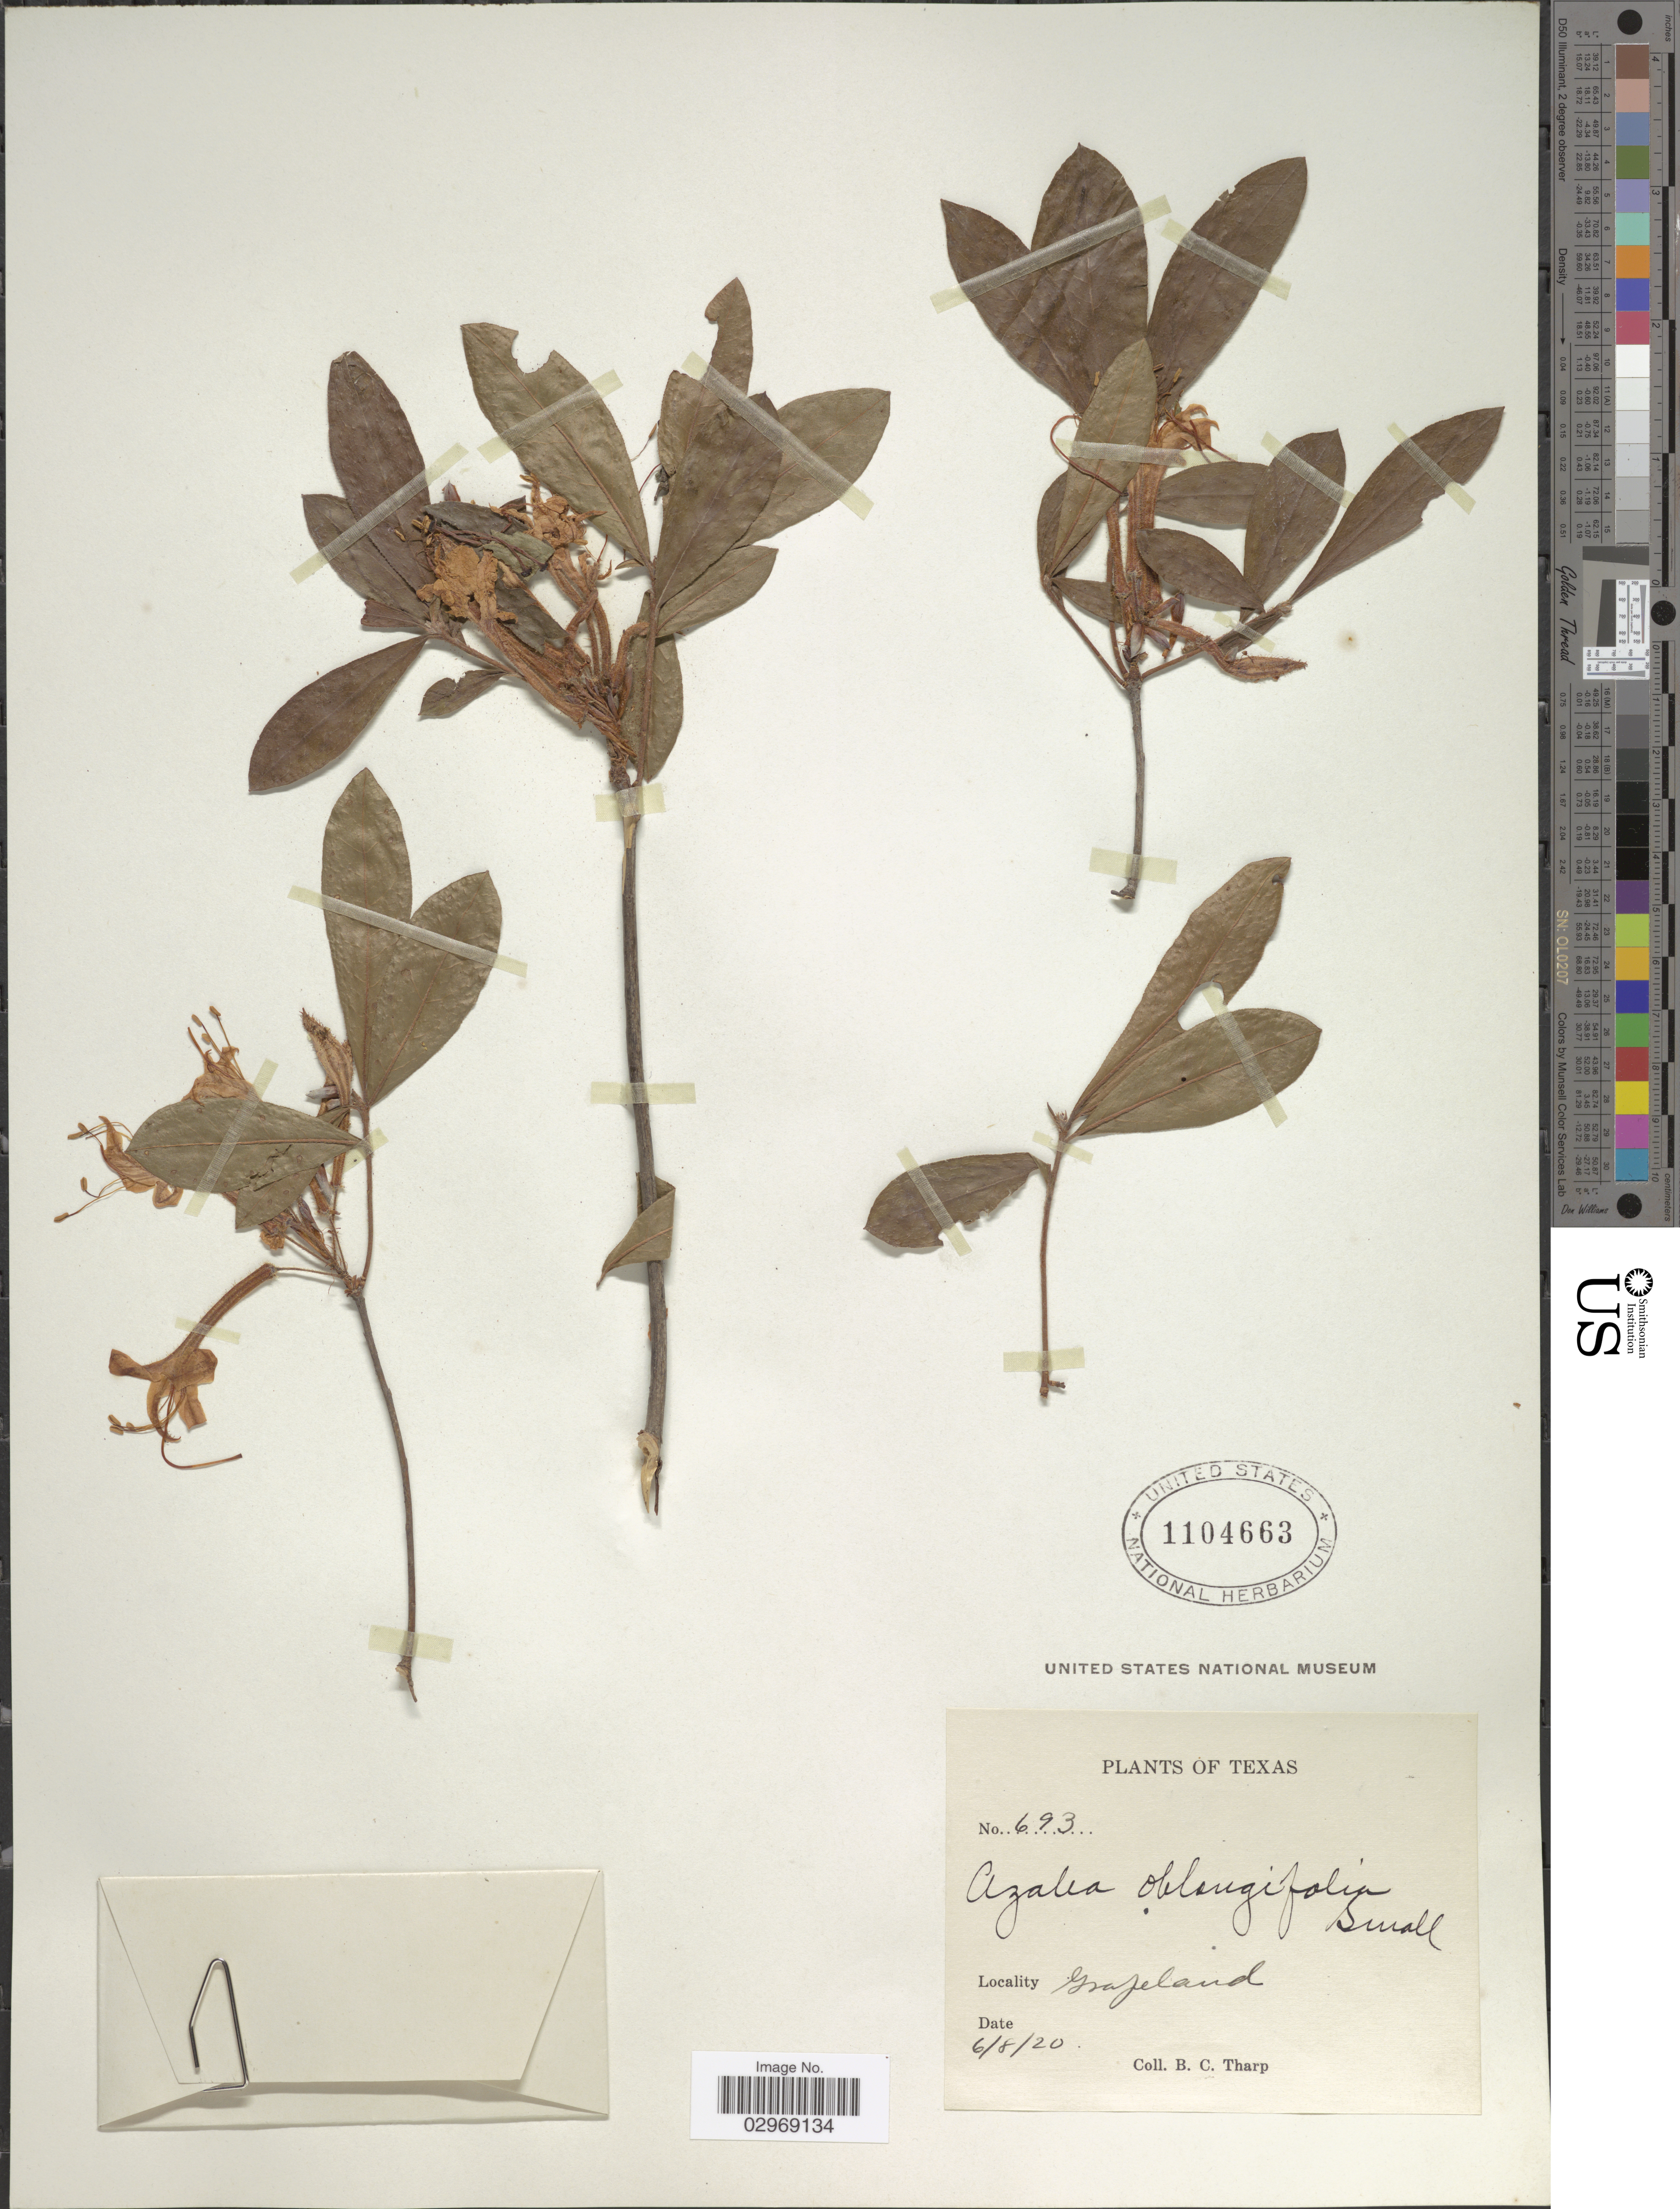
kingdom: Plantae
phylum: Tracheophyta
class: Magnoliopsida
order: Ericales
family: Ericaceae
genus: Rhododendron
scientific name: Rhododendron oblongifolium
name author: (Small) Millais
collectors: B. C. Tharp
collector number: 693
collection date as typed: Transcribed d/m/y: 8/6/20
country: United States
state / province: Texas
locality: Grapeland.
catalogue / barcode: US 1104663